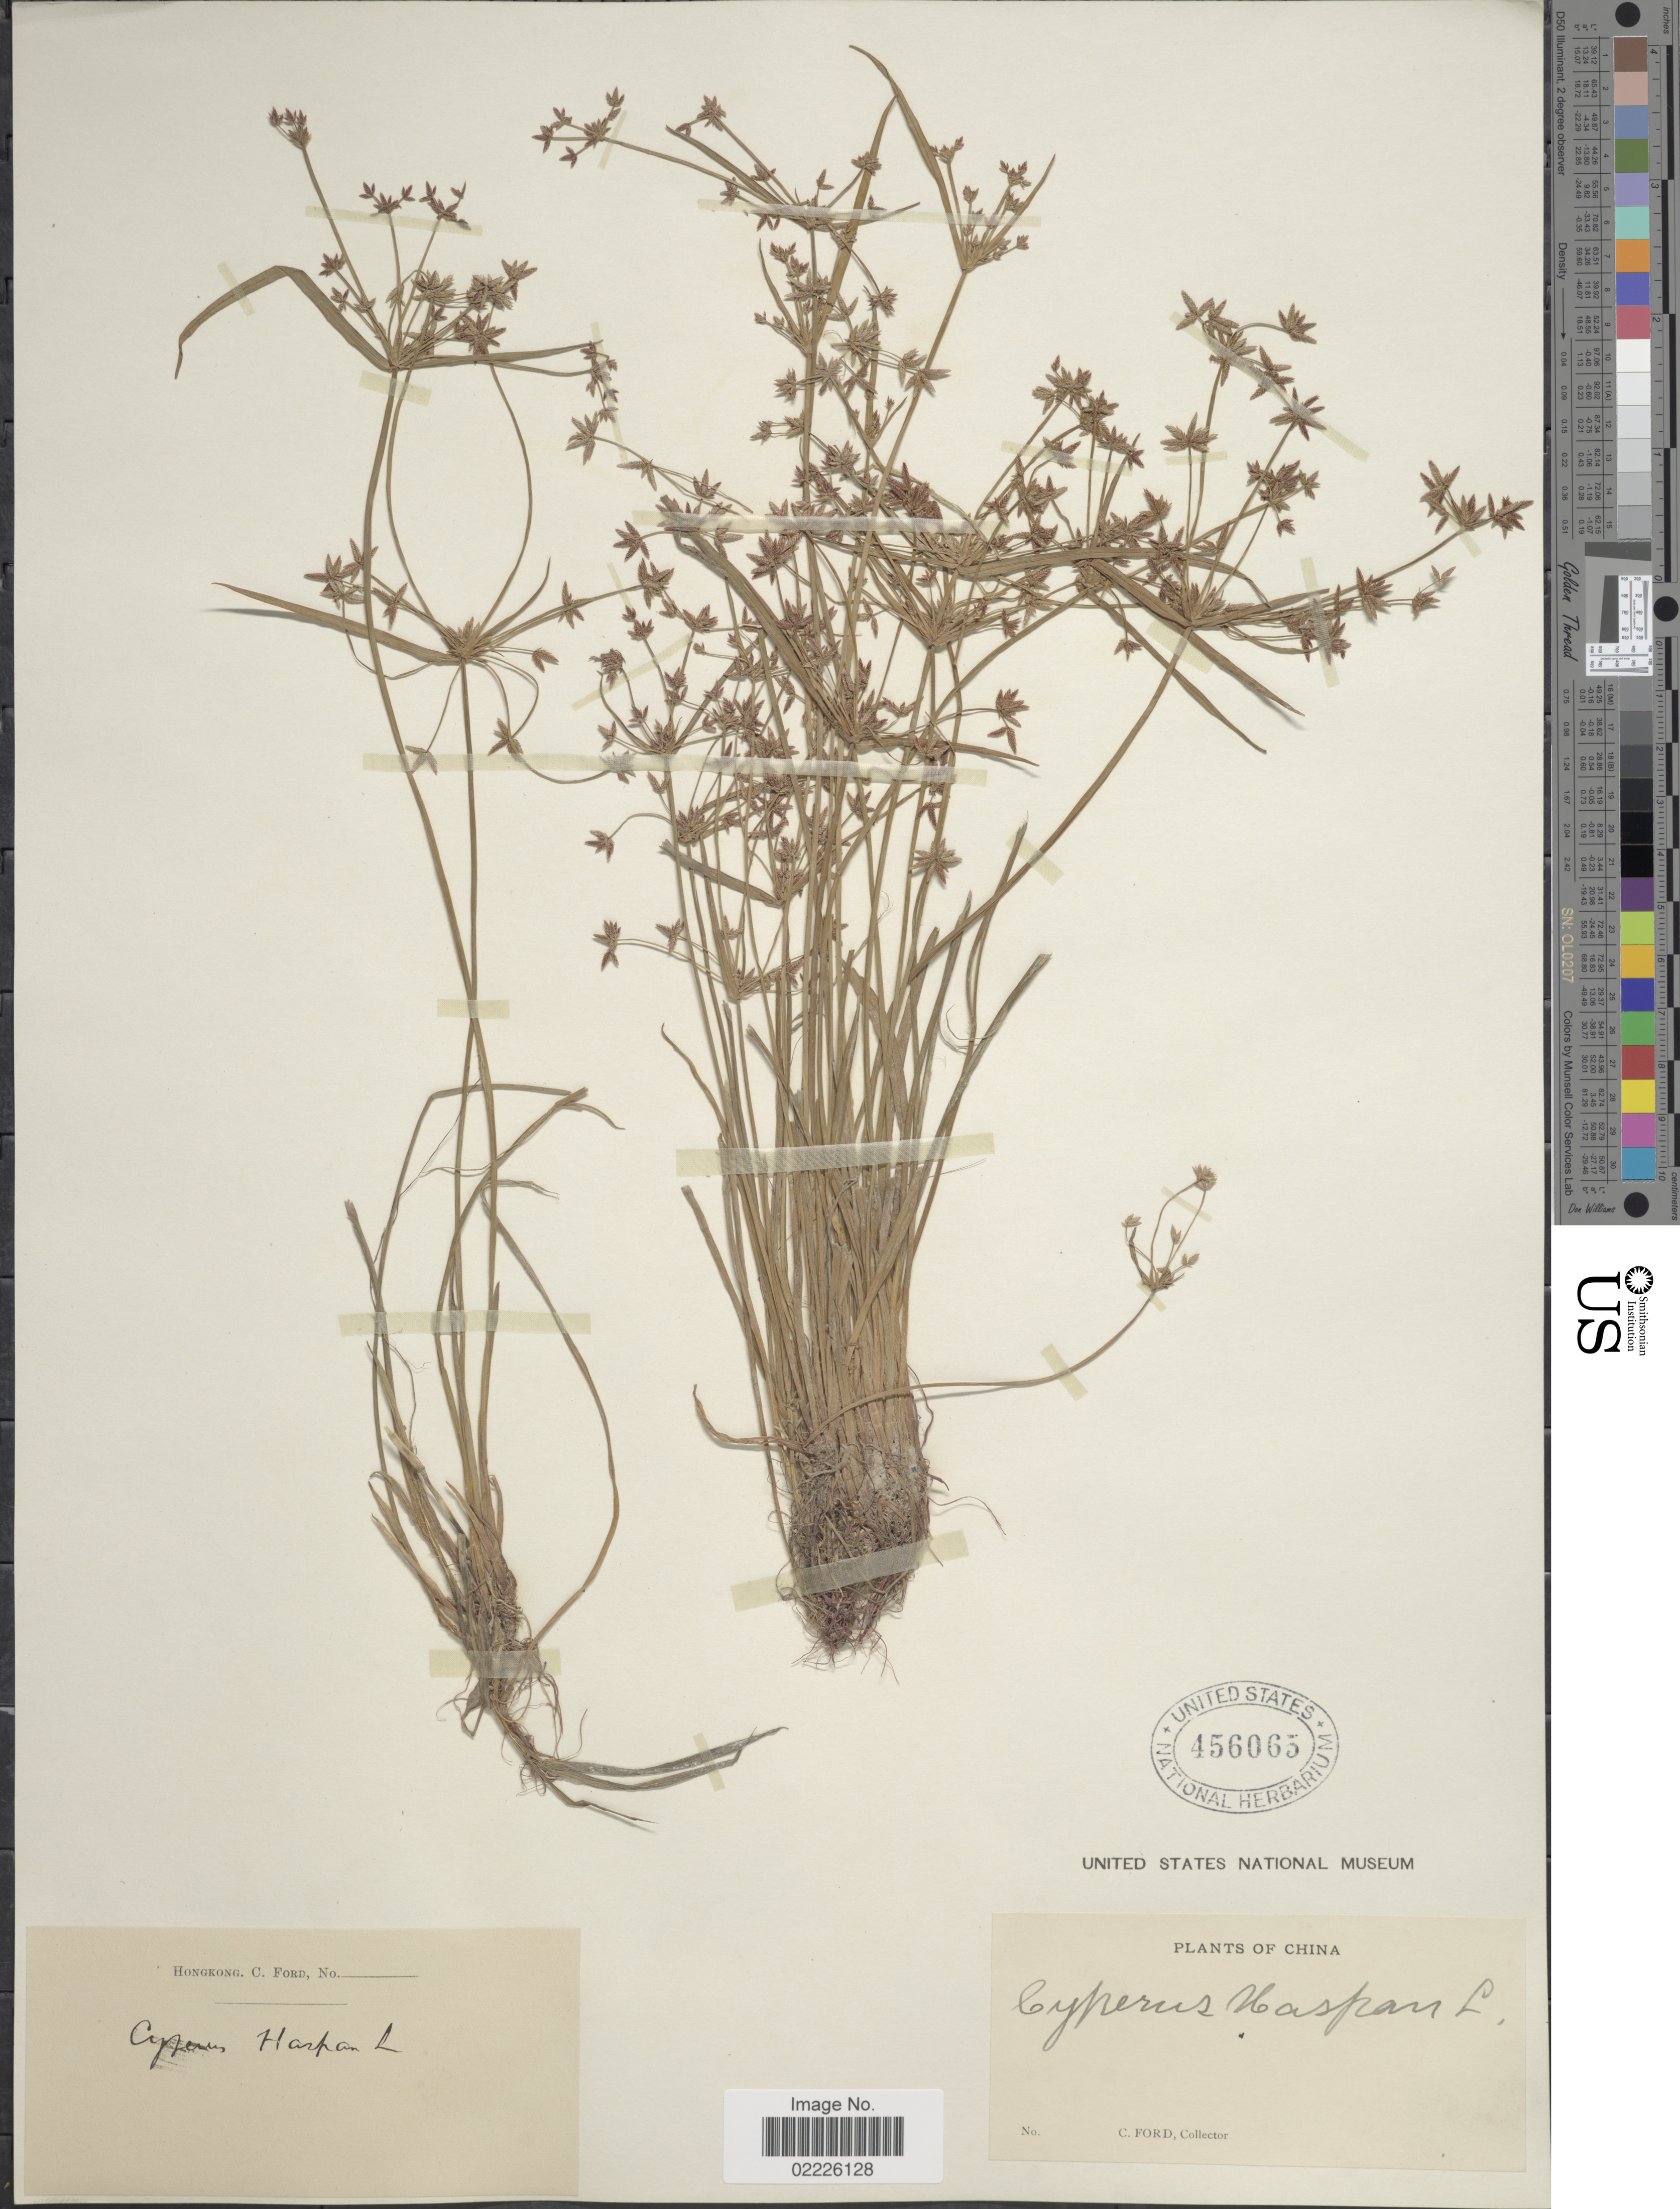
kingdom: Plantae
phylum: Tracheophyta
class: Liliopsida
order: Poales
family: Cyperaceae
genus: Cyperus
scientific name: Cyperus haspan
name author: L.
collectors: C. Ford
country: China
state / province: Hong Kong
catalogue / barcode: US 456065